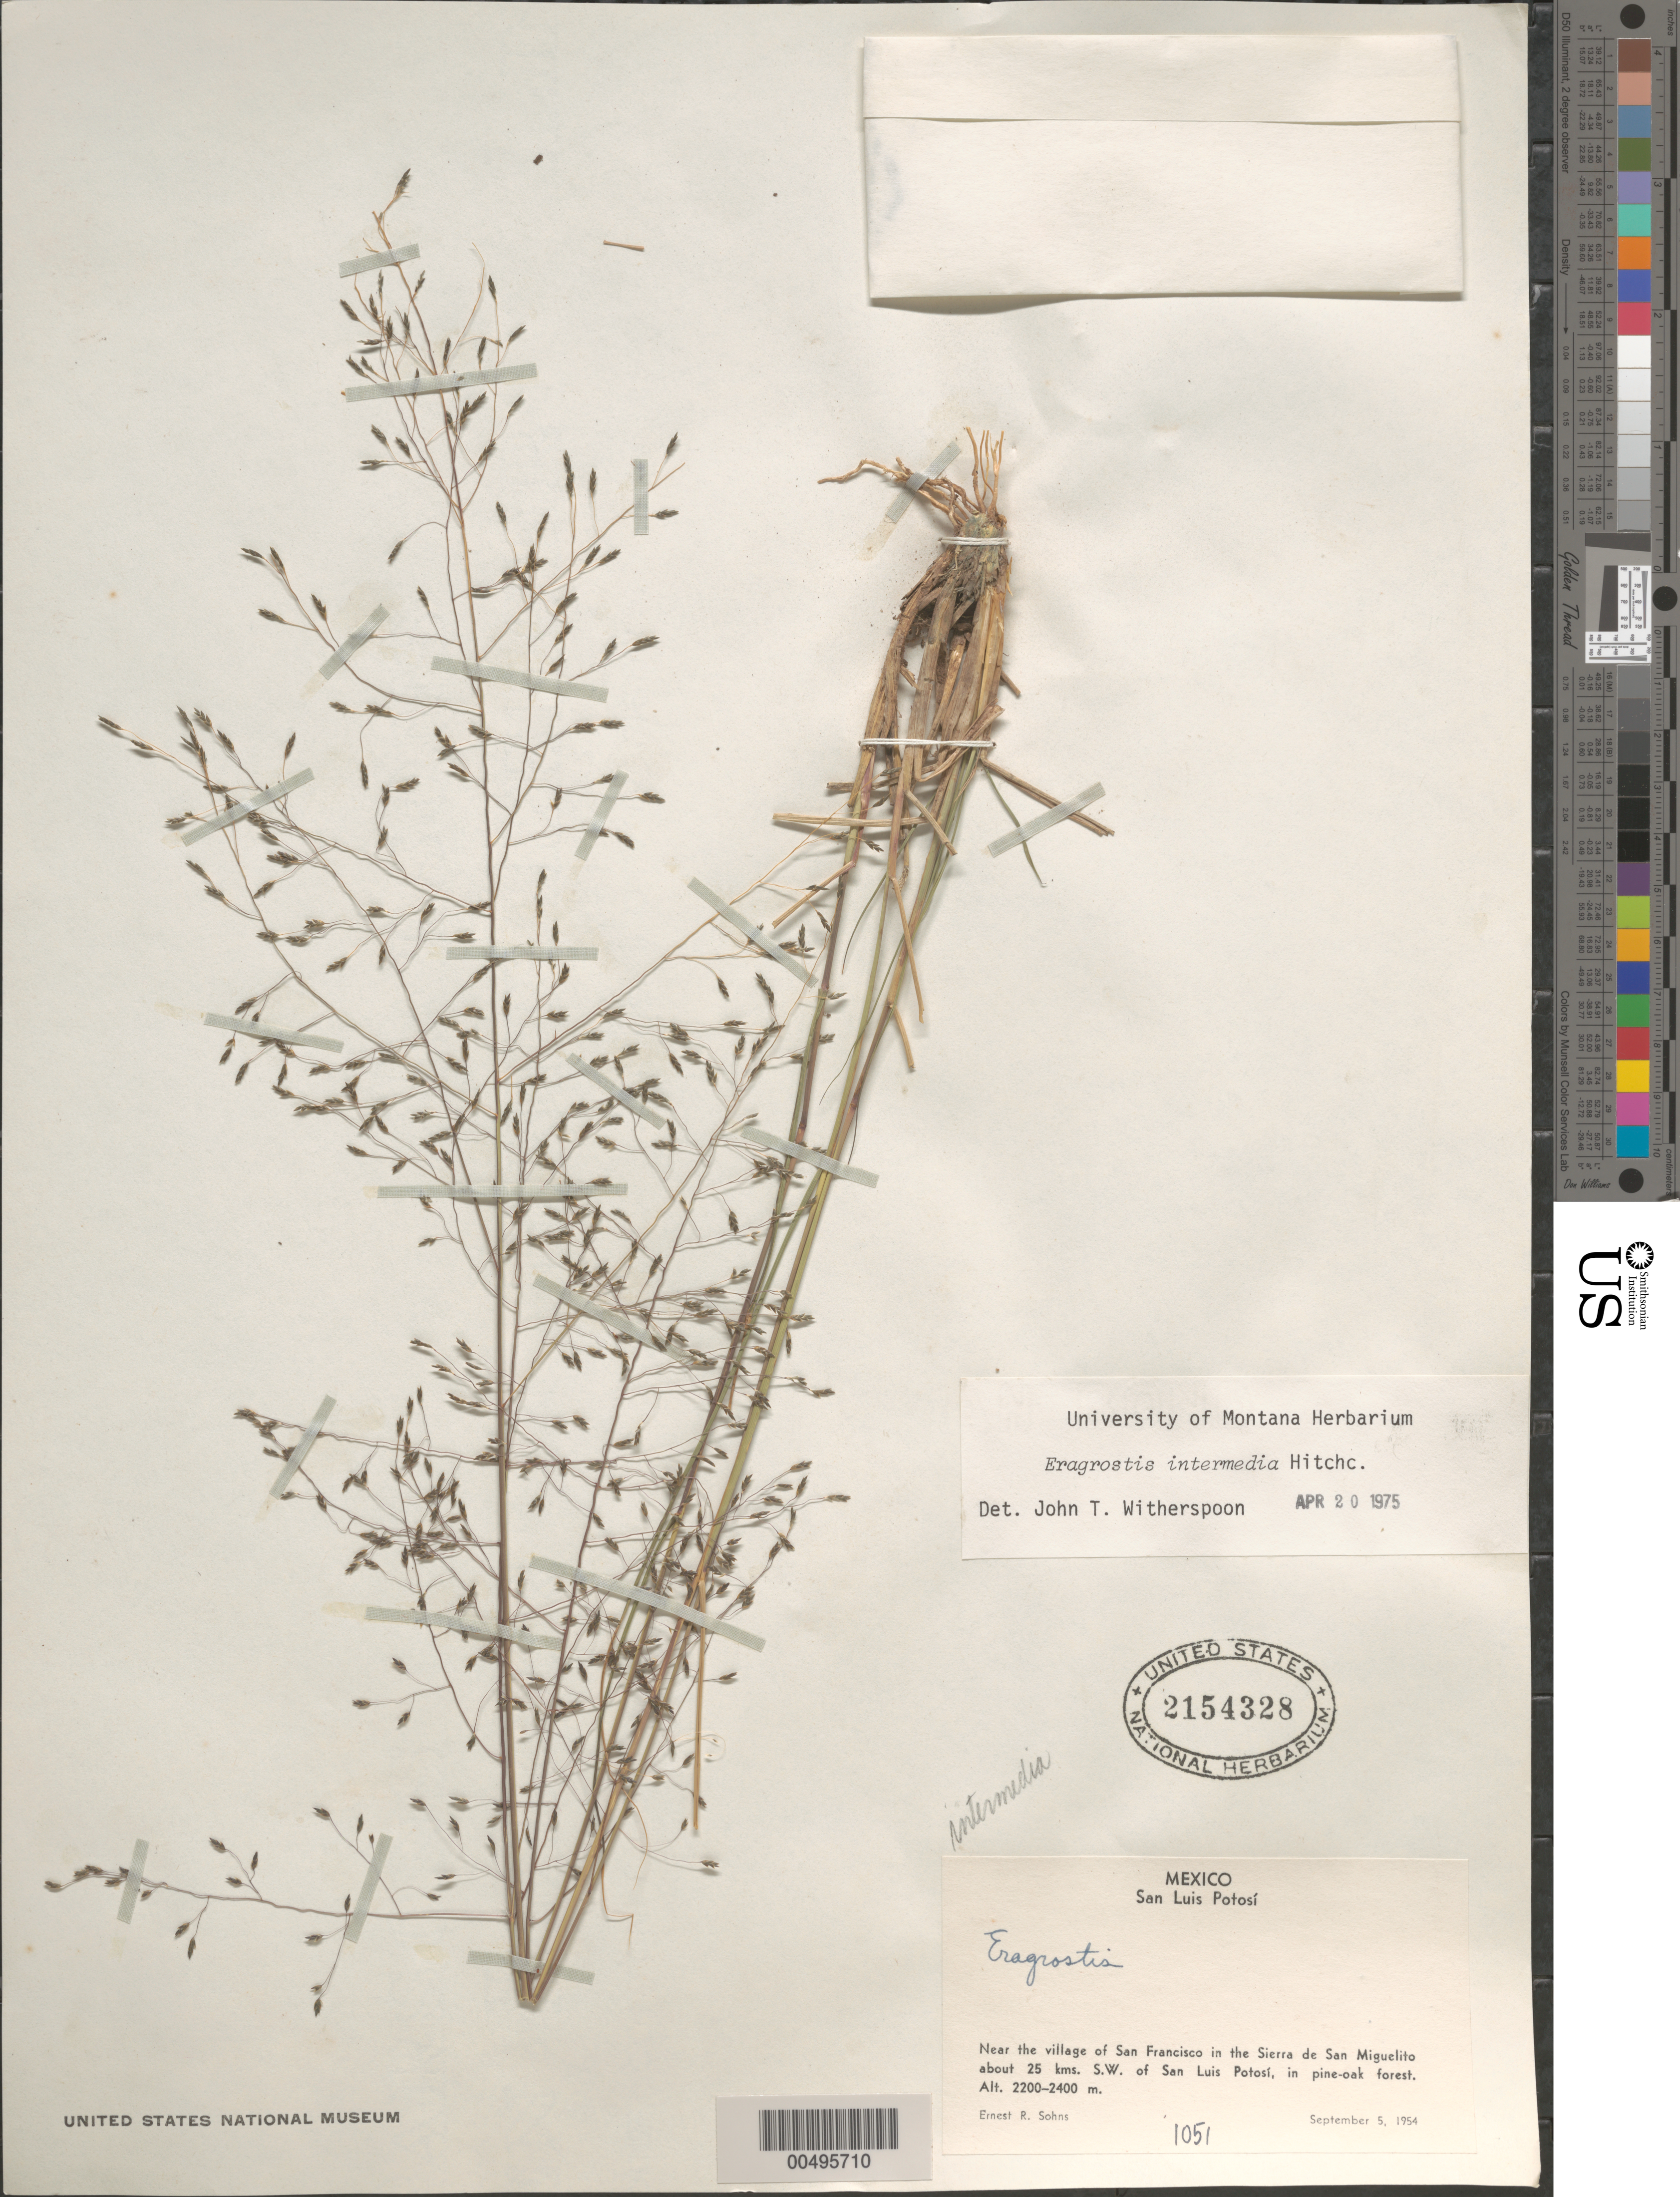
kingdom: Plantae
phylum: Tracheophyta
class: Liliopsida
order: Poales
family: Poaceae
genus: Eragrostis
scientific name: Eragrostis intermedia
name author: Hitchc.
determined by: Witherspoon, John T.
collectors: E. R. Sohns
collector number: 1051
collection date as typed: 5 Sep 1954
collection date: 1954-09-05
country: Mexico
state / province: San Luis Potosi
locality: Near the village of San Francisco in the Sierra de San Miguelito about 25 km SW of San Luis Potosi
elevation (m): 2200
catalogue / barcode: US 2154328